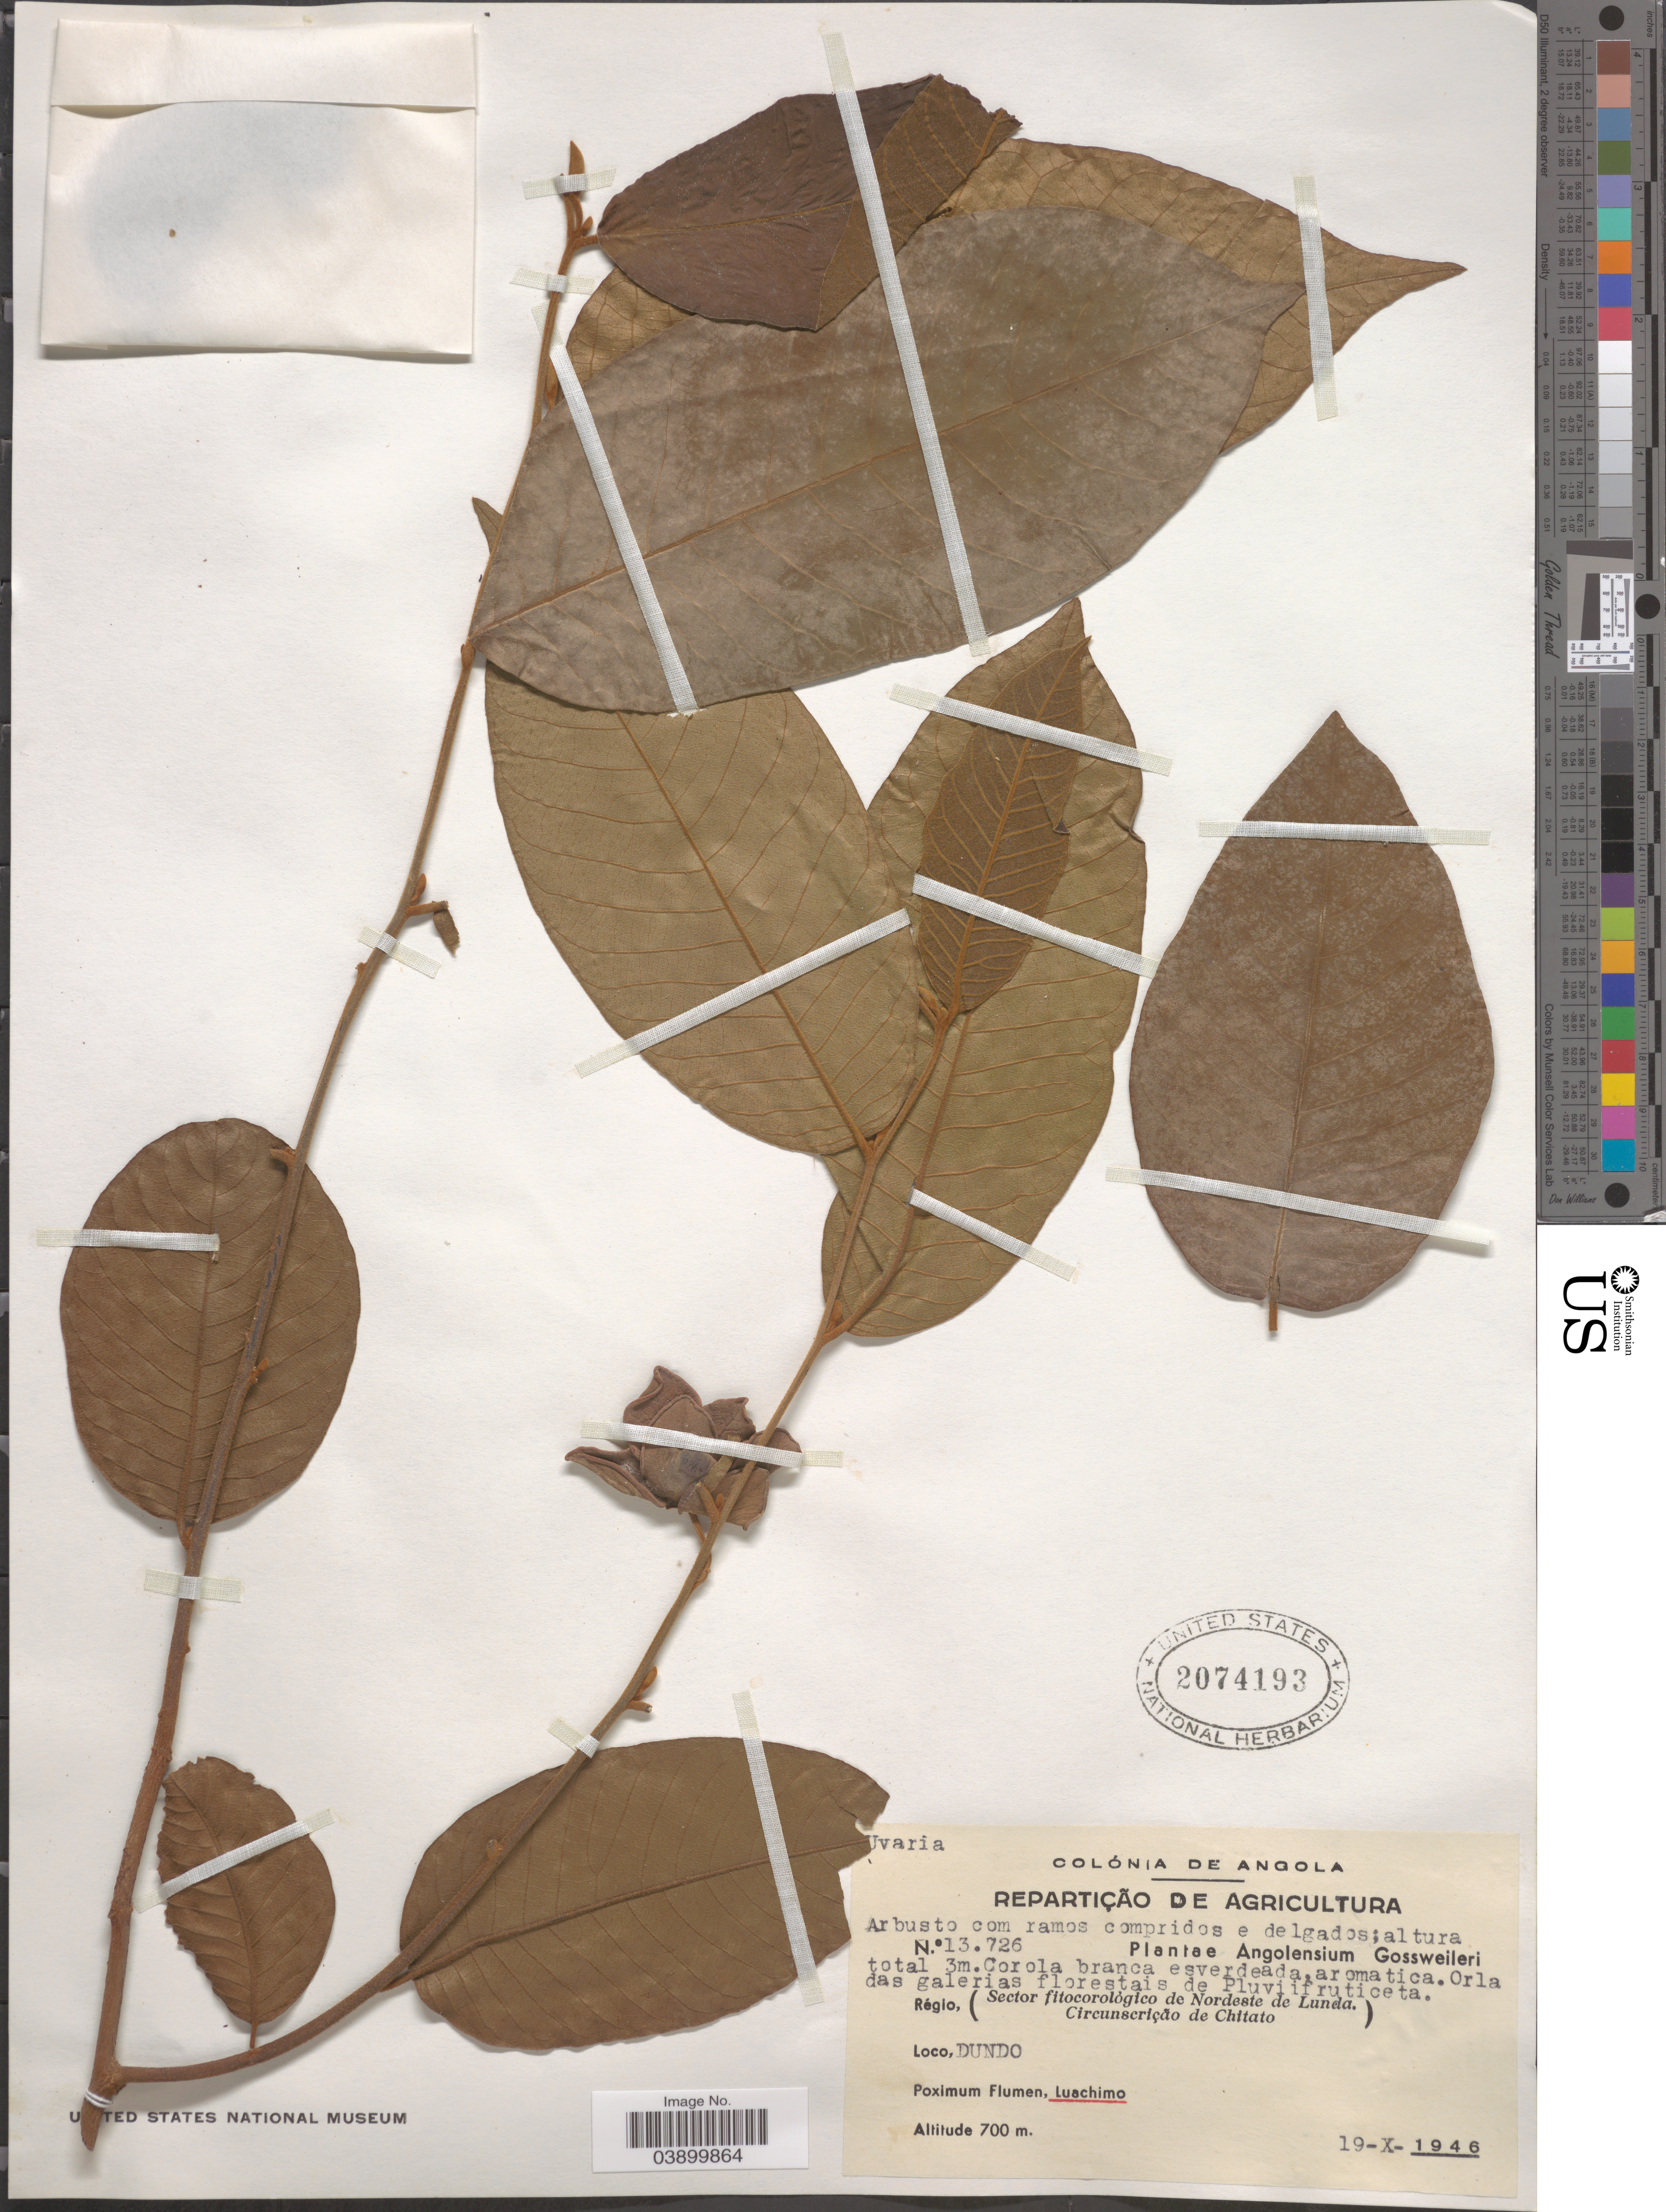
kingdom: Plantae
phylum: Tracheophyta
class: Magnoliopsida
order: Magnoliales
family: Annonaceae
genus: Uvaria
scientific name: Uvaria sp.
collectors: -. Gossweiler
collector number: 13726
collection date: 1946-10-19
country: Angola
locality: Régio, Sector fitocorológico de Nordeste de Lunda. Circunscrição de Chitato. Dundo. Poximum Flumen, Luachimo.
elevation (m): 700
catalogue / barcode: US 2074193